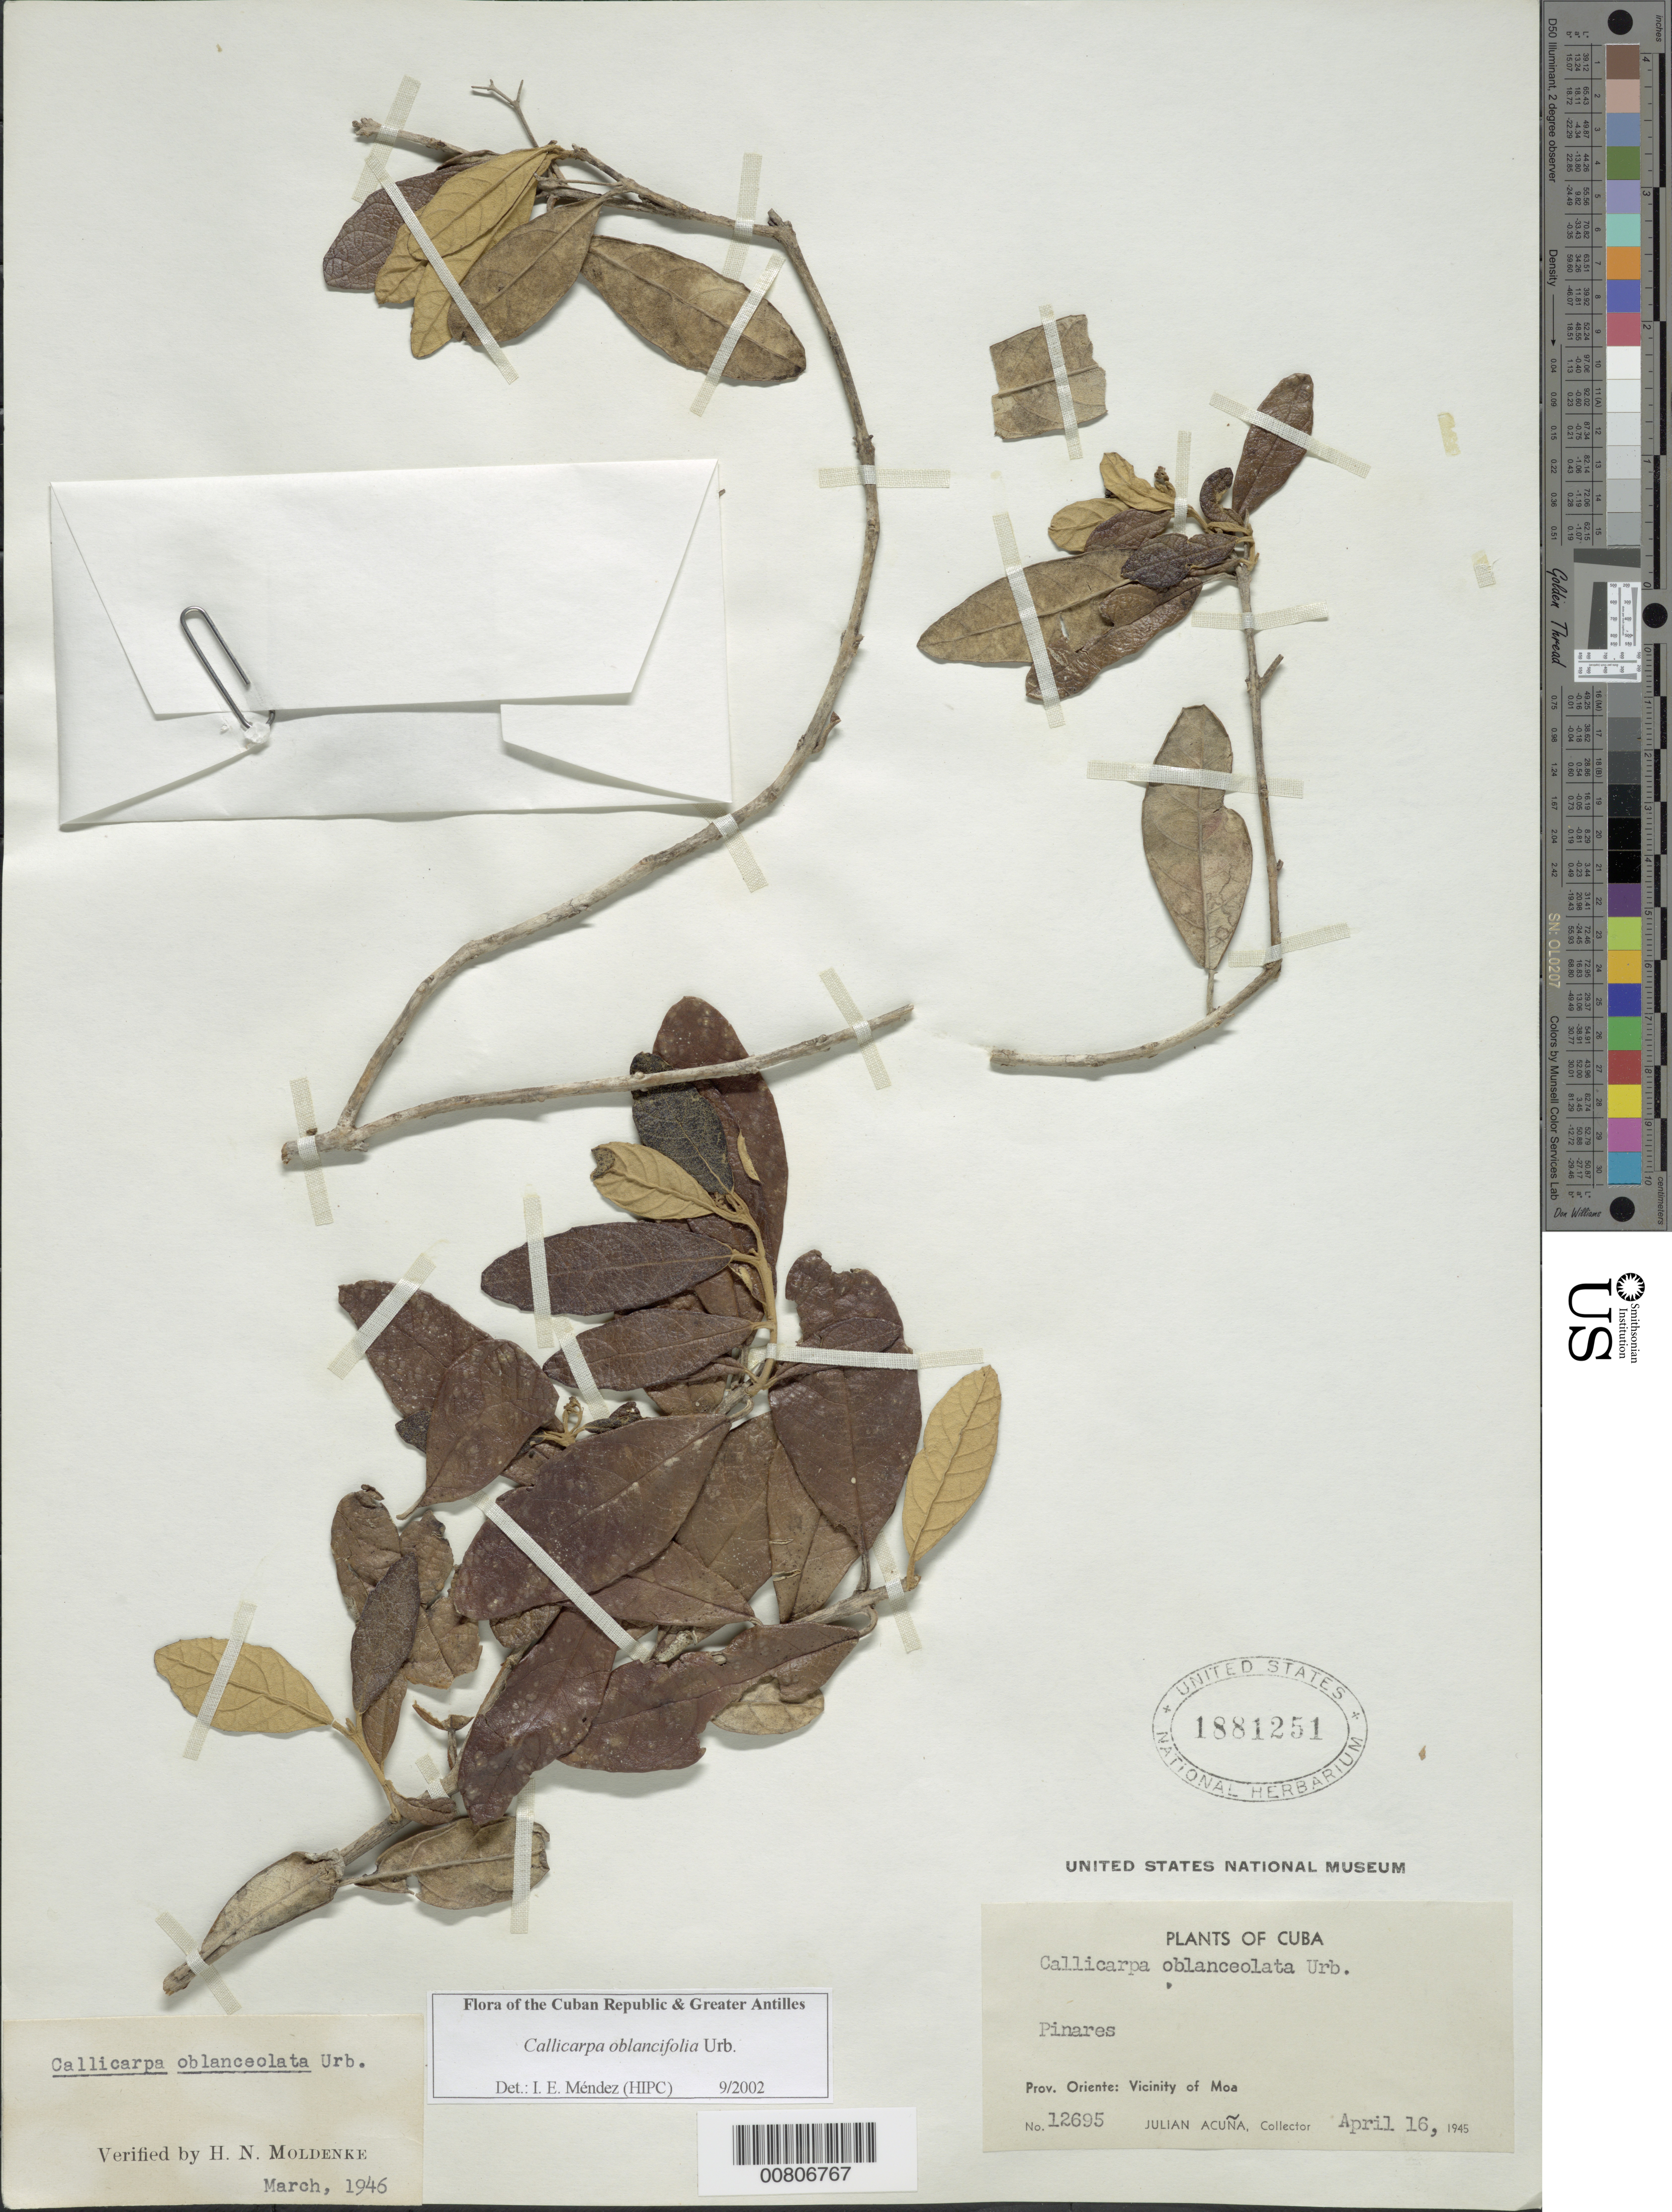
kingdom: Plantae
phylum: Tracheophyta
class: Magnoliopsida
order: Lamiales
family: Lamiaceae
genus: Callicarpa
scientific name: Callicarpa oblanceolata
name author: Urb.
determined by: Méndez, Isidro E., (HIPC)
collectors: J. Acuña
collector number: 12695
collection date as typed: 16 Apr 1945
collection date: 1945-04-16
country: Cuba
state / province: Holguín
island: Cuba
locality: Moa vicinity [Oriente]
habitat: Pinares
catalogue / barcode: US 1881251